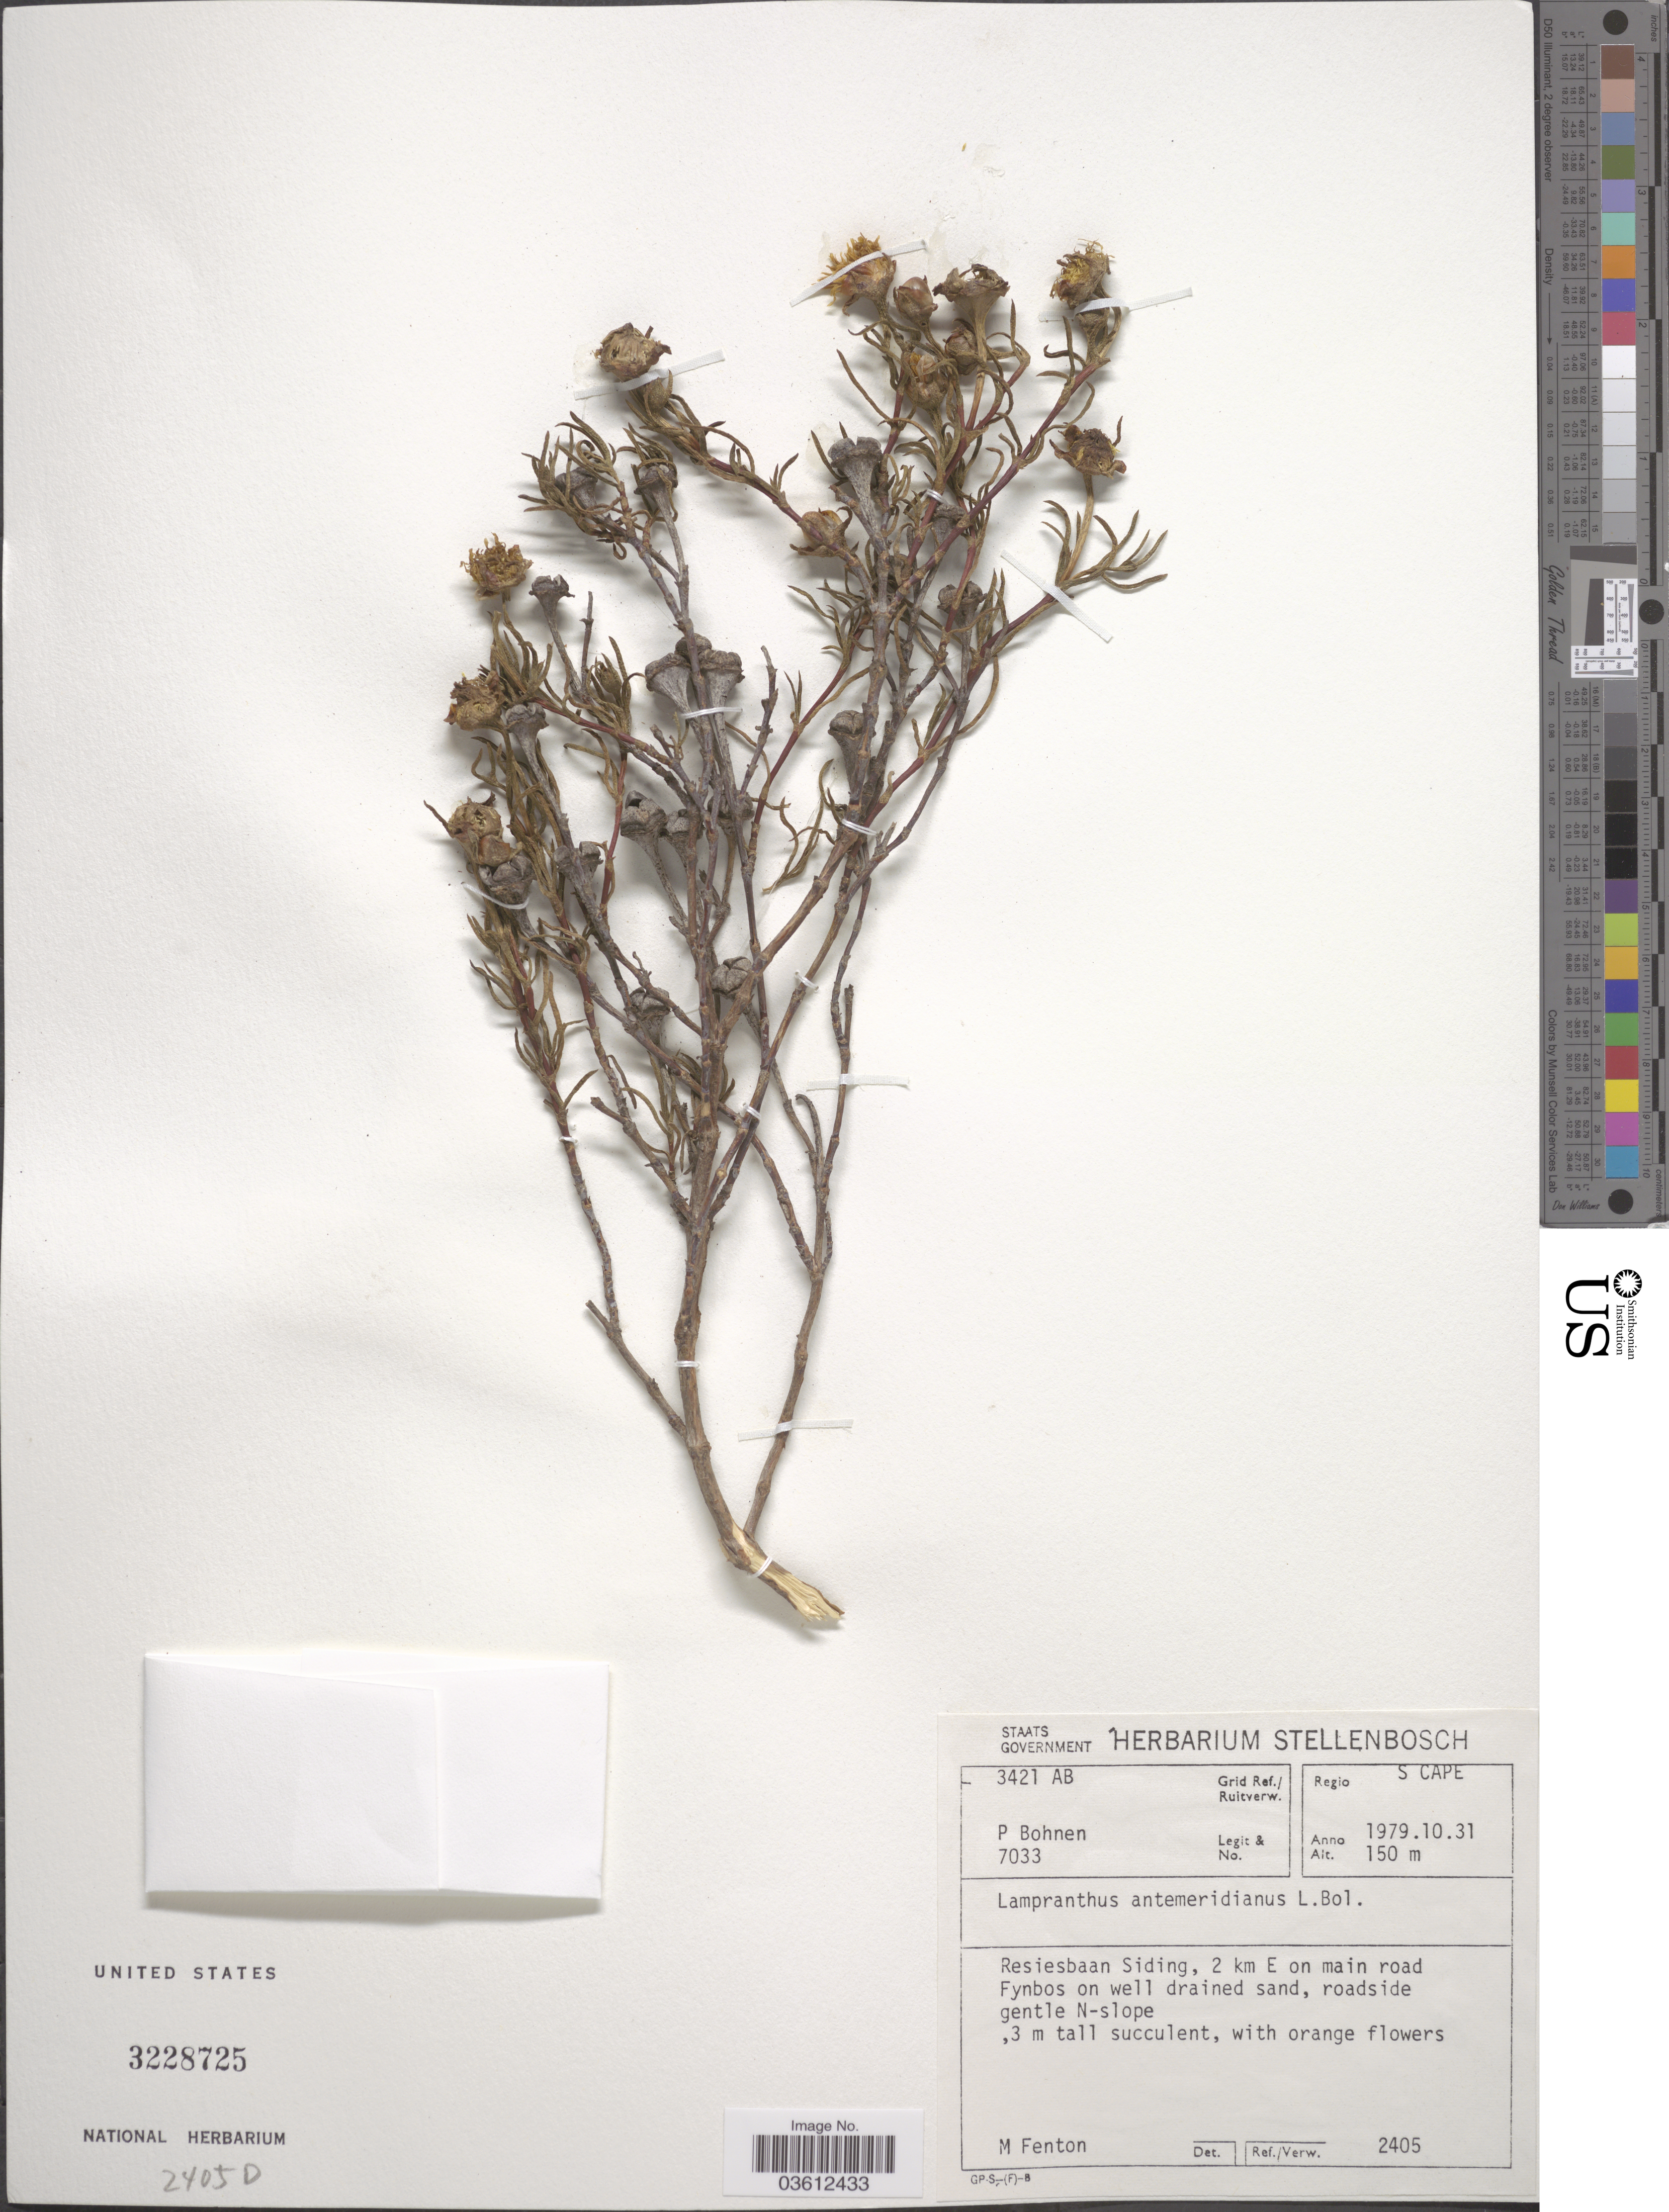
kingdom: Plantae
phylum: Tracheophyta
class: Magnoliopsida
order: Caryophyllales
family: Aizoaceae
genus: Lampranthus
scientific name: Lampranthus antemeridianus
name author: L. Bolus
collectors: P. Bohnen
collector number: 7033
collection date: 1979-10-31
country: South Africa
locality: Grid Ref./ Ruitverw. 3421 AB. Regio S Cape. Resiesbaan Siding, 2 km E on main road.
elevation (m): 150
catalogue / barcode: US 3228725